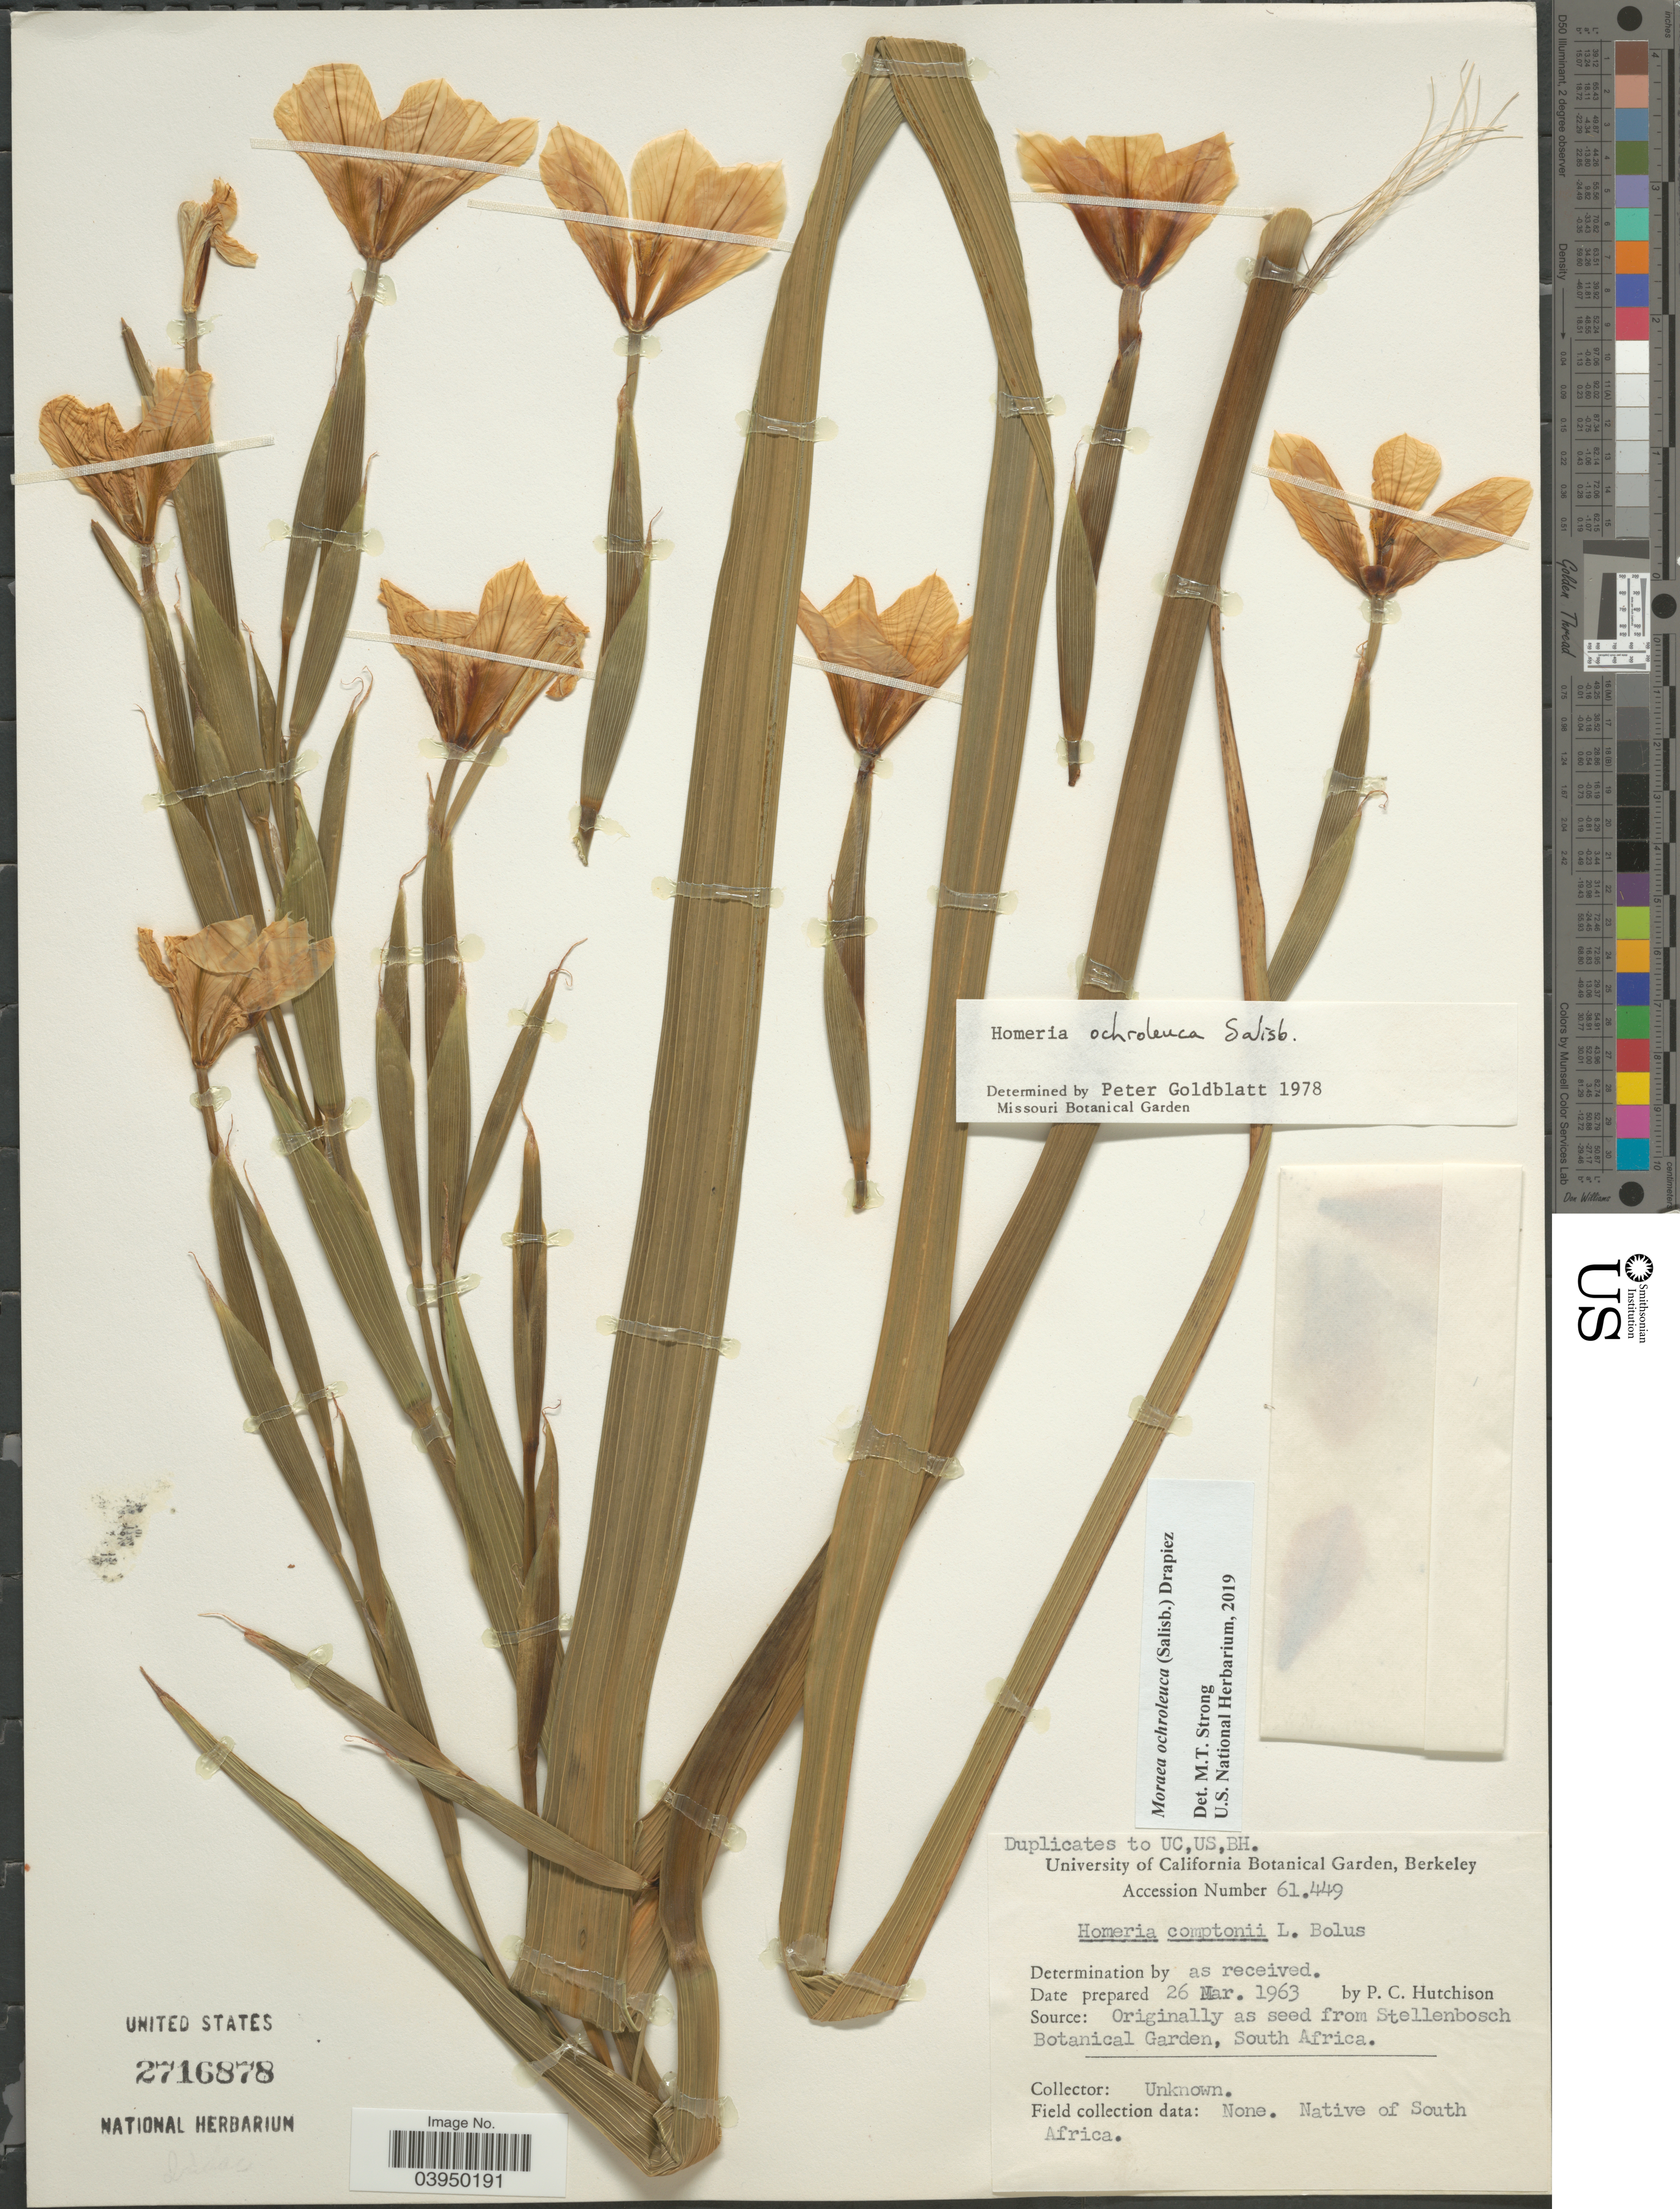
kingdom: Plantae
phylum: Tracheophyta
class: Liliopsida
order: Asparagales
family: Iridaceae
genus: Moraea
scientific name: Moraea ochroleuca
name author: (Salisb.) Drapiez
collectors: P. C. Hutchison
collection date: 1963-03-26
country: United States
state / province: California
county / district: Alameda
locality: University of California Botanical Garden, Berkeley.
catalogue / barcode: US 2716878